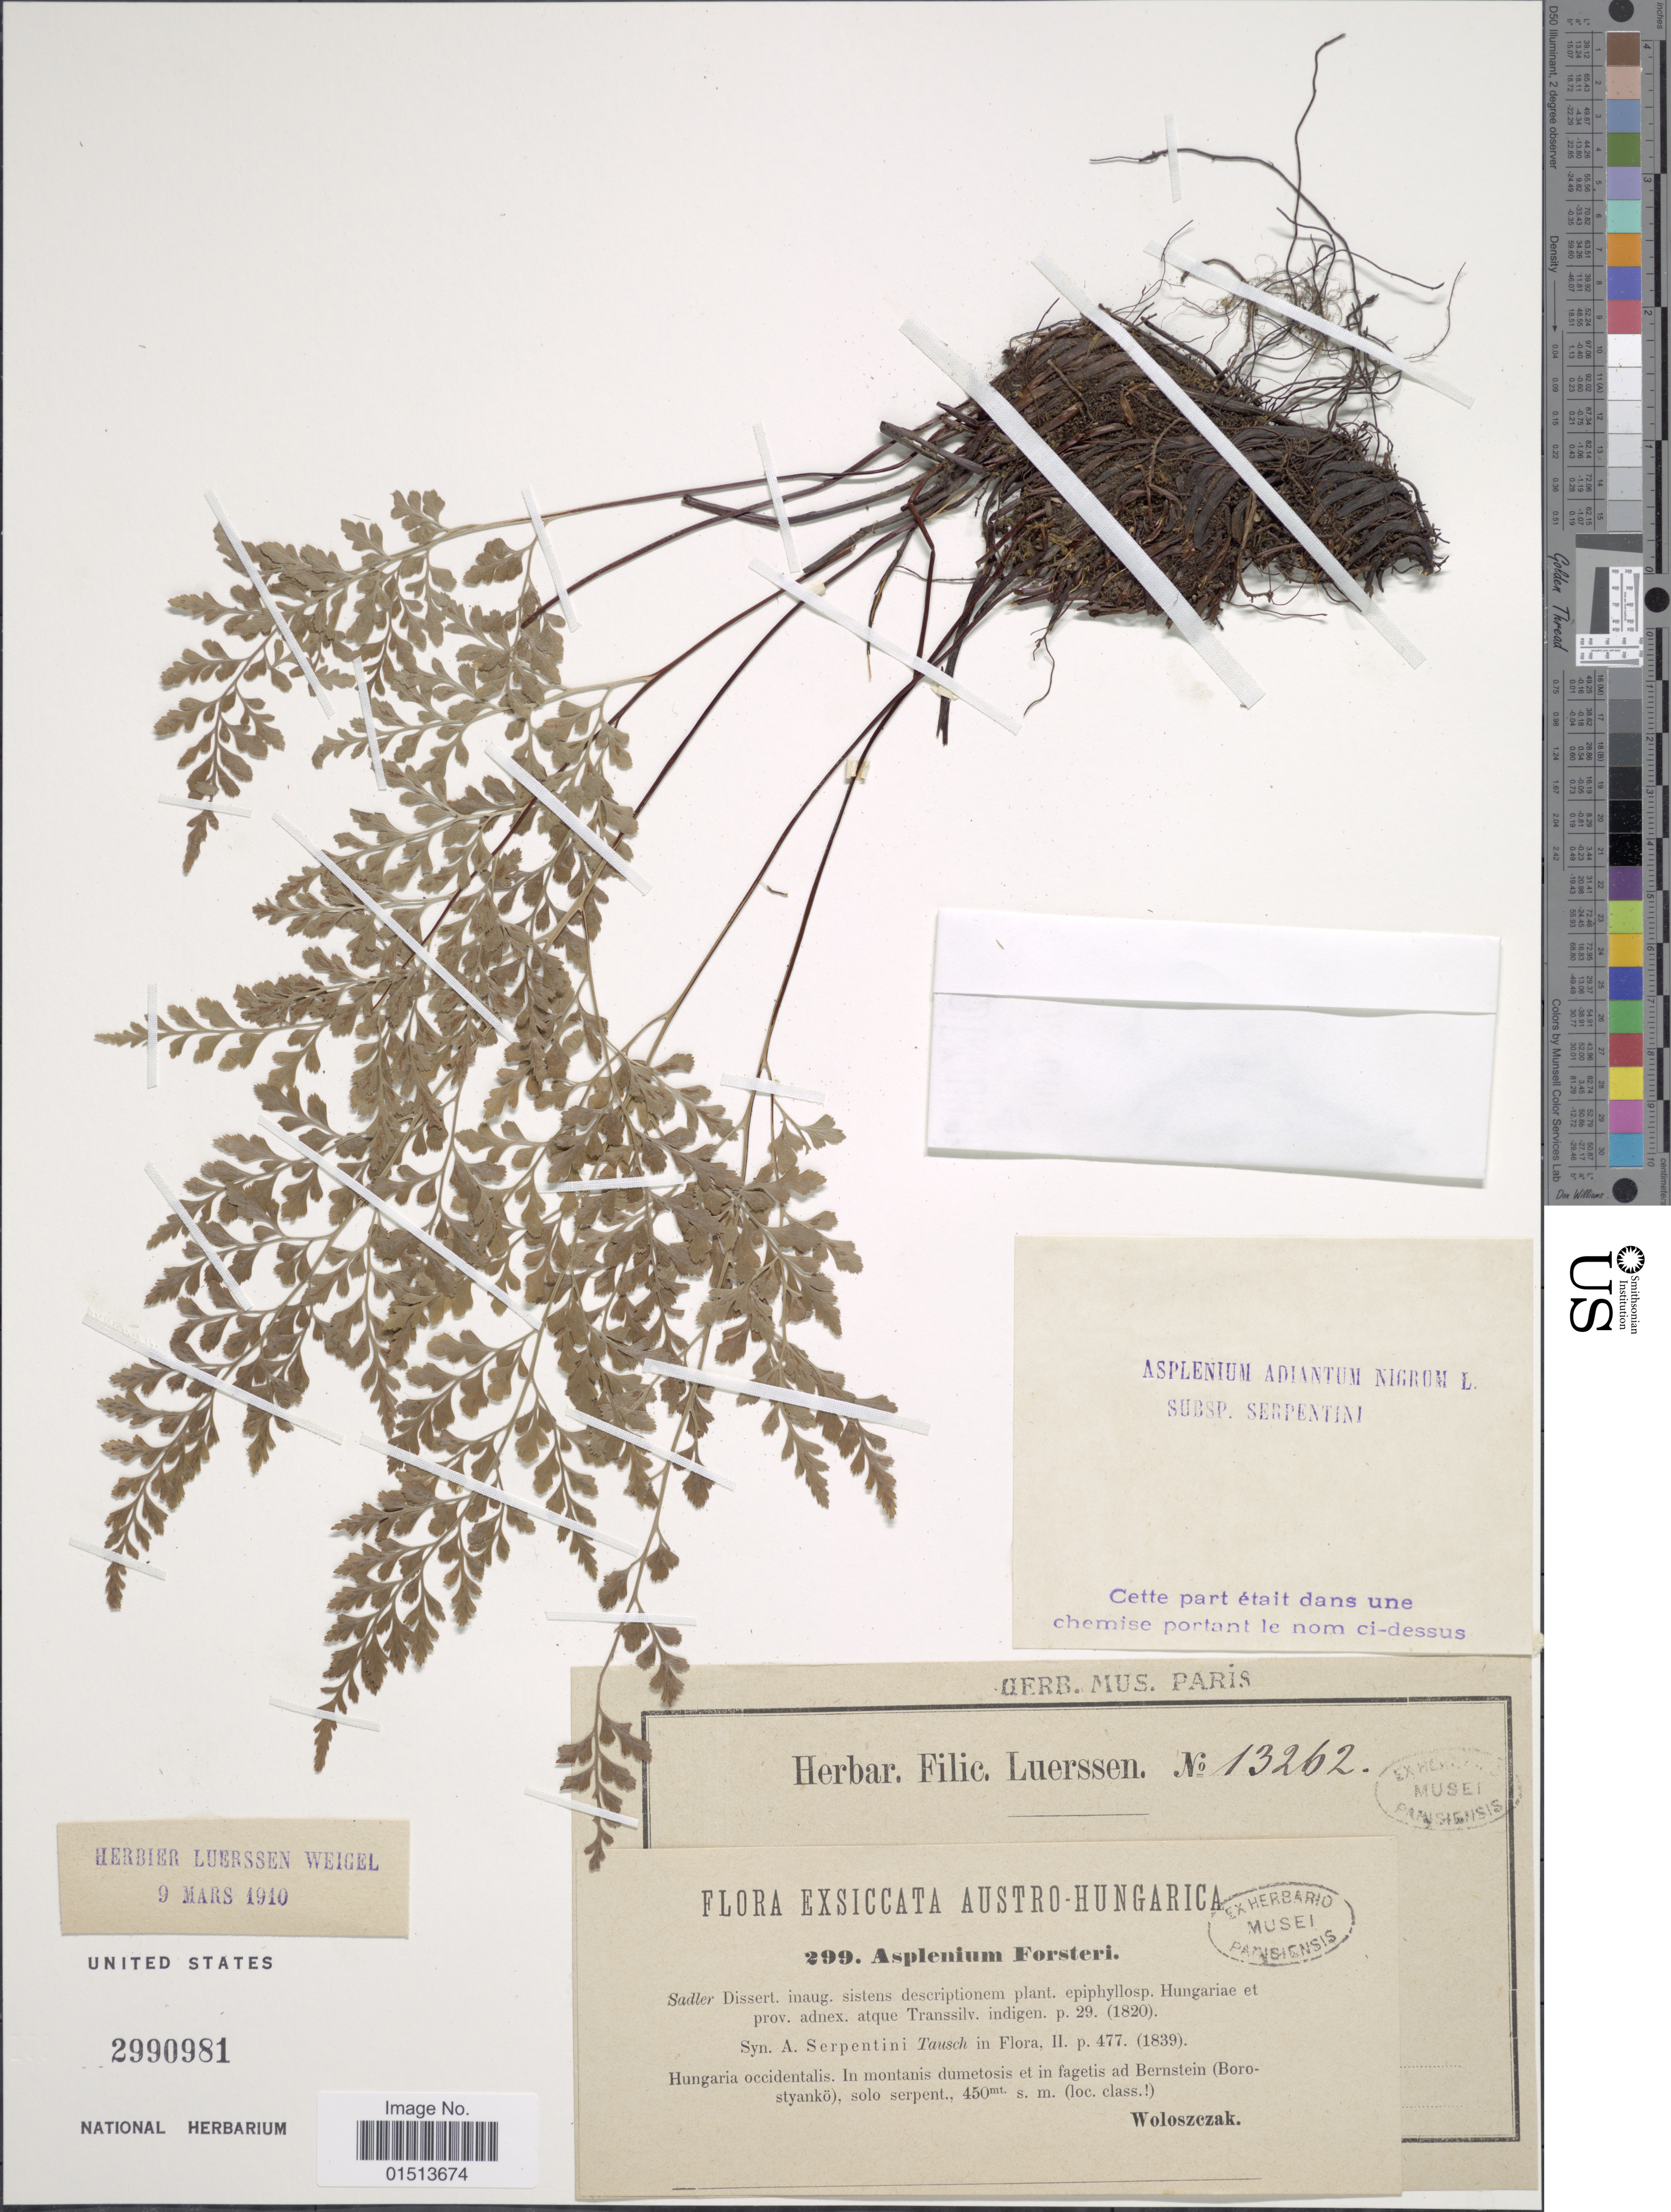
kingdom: Plantae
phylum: Tracheophyta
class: Polypodiopsida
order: Polypodiales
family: Aspleniaceae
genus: Asplenium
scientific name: Asplenium adiantum-nigrum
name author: L.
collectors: Woloszczak, E.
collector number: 299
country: Hungary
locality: In montanis dumetosis et in fagetis ad Bernstein (Borostyankö), solo serpent.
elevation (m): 450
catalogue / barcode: US 2990981